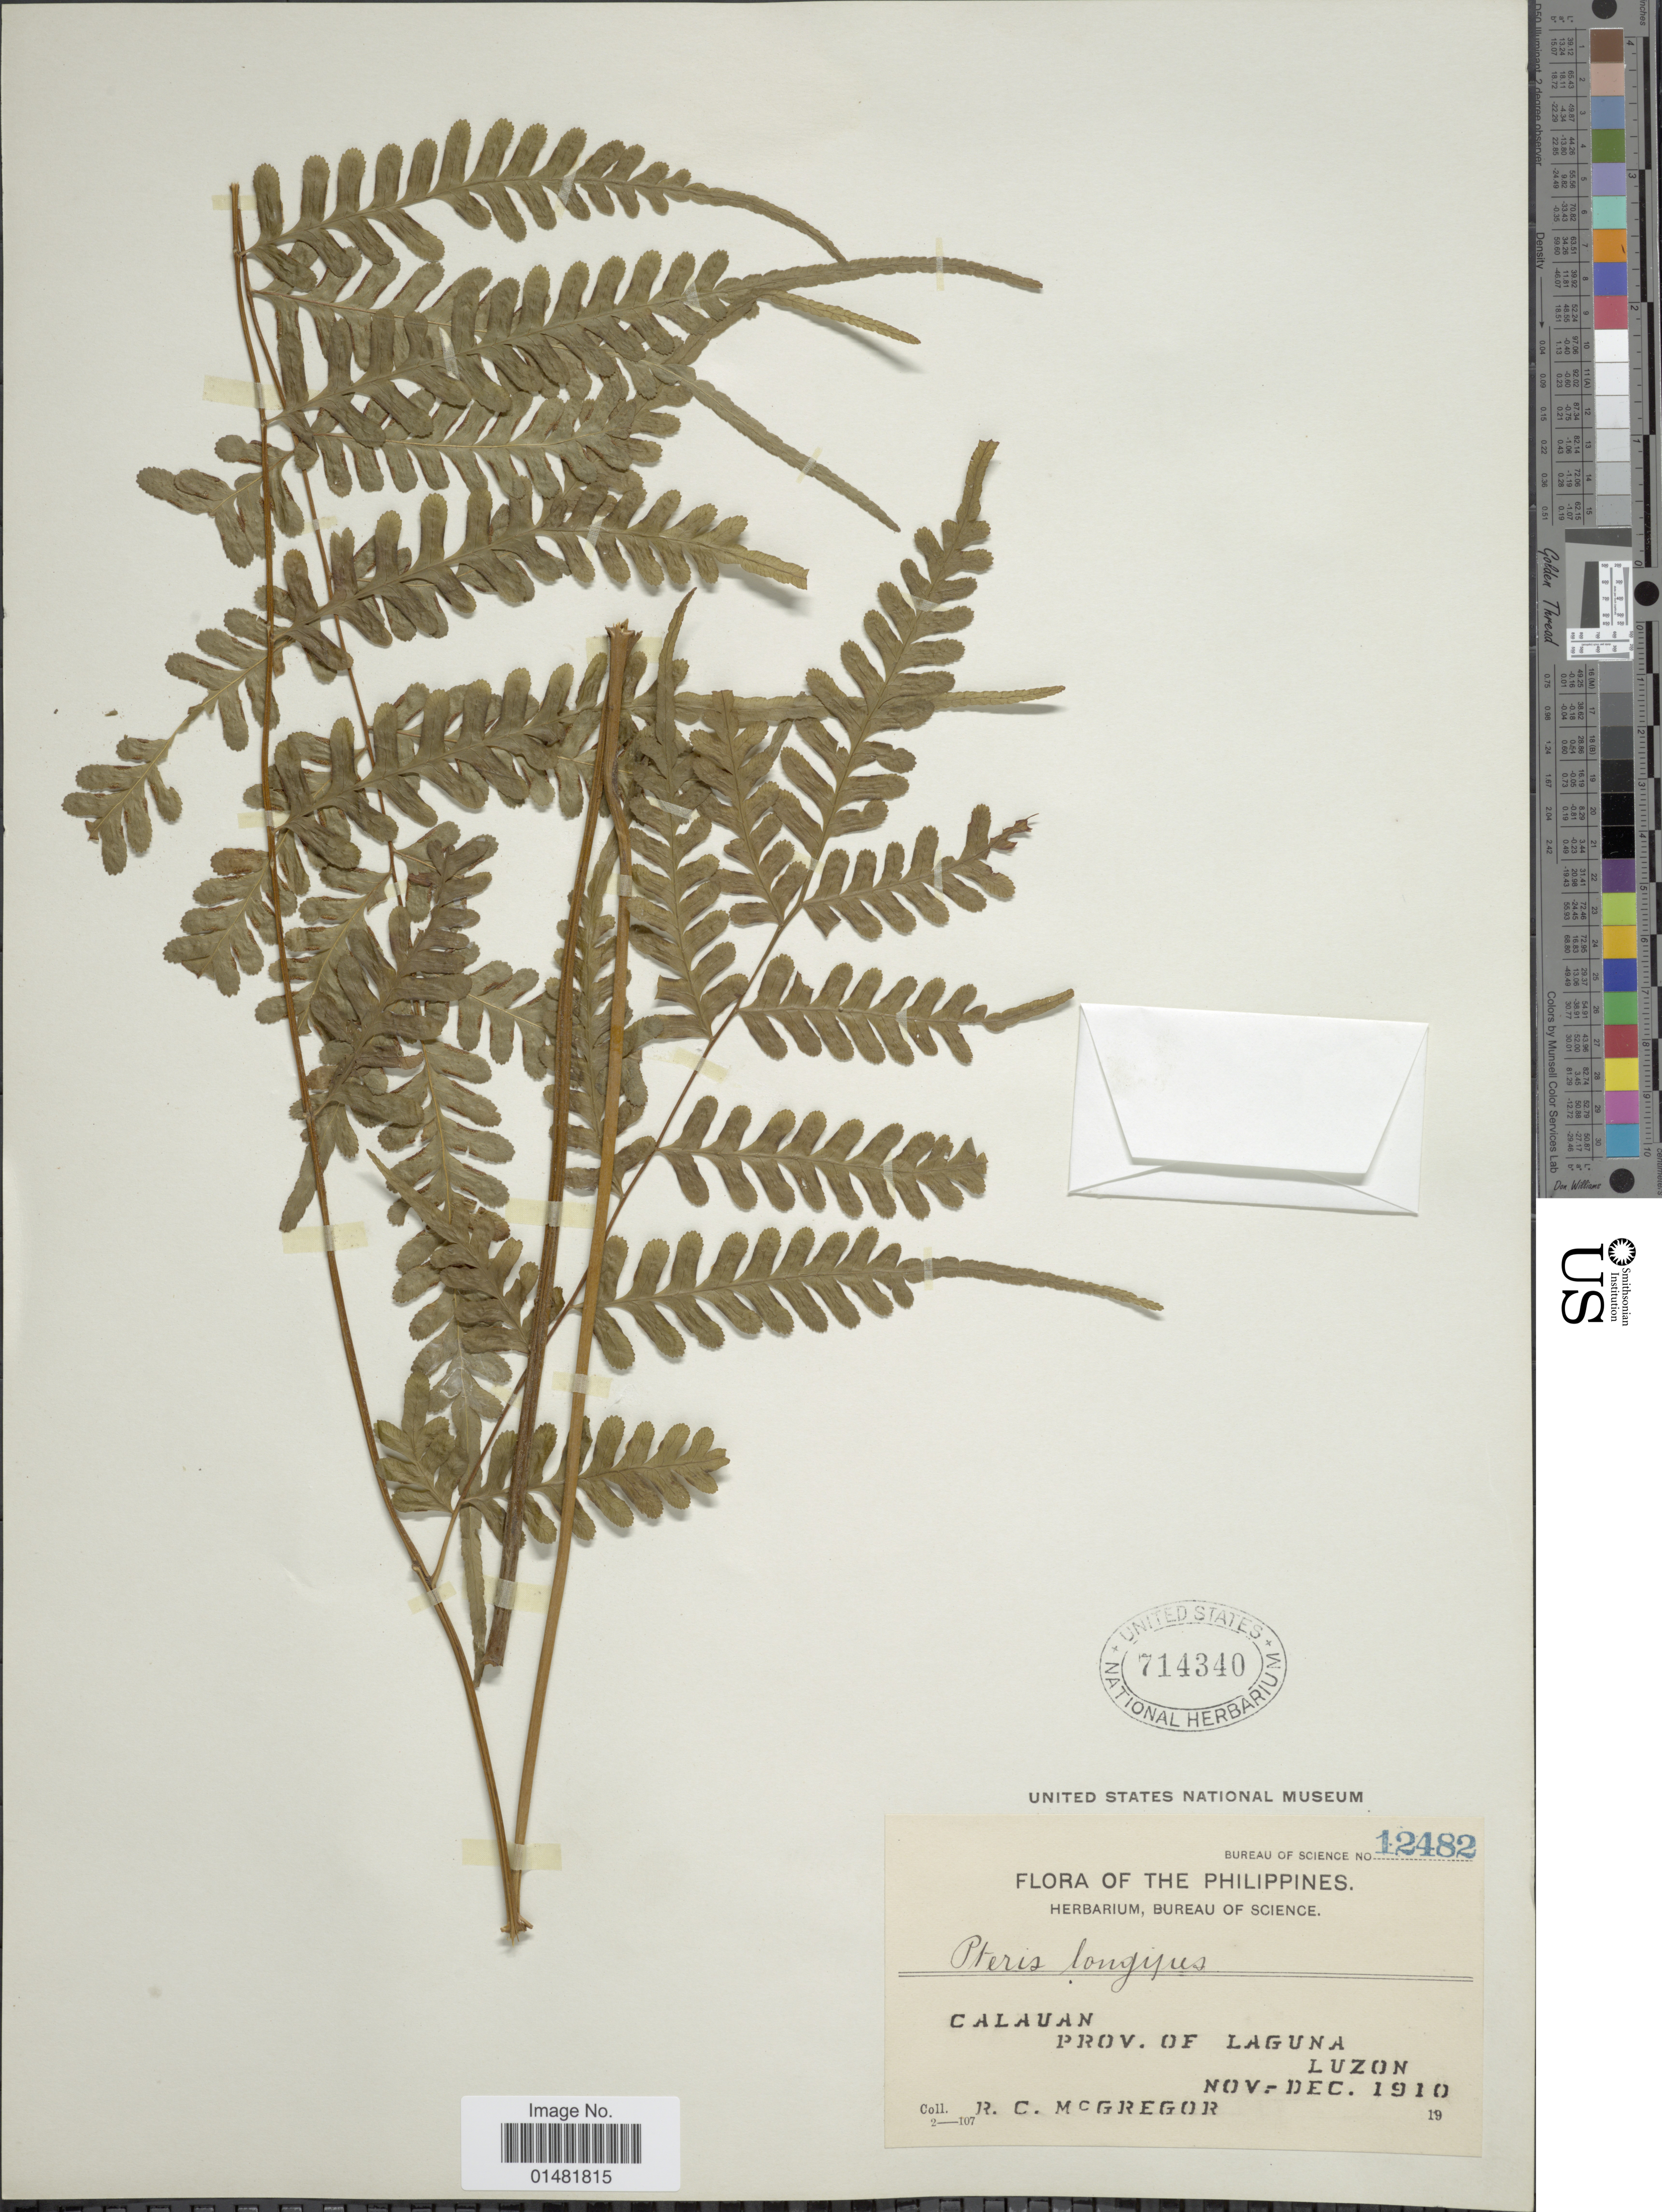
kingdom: Plantae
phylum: Tracheophyta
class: Polypodiopsida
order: Polypodiales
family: Pteridaceae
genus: Pteris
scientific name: Pteris longipes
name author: D. Don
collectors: R. C. McGregor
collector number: Bureau of Science 12482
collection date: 1910-11/1910-12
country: Philippines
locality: Calauan, Prov. of Laguna, Luzon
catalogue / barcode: US 714340